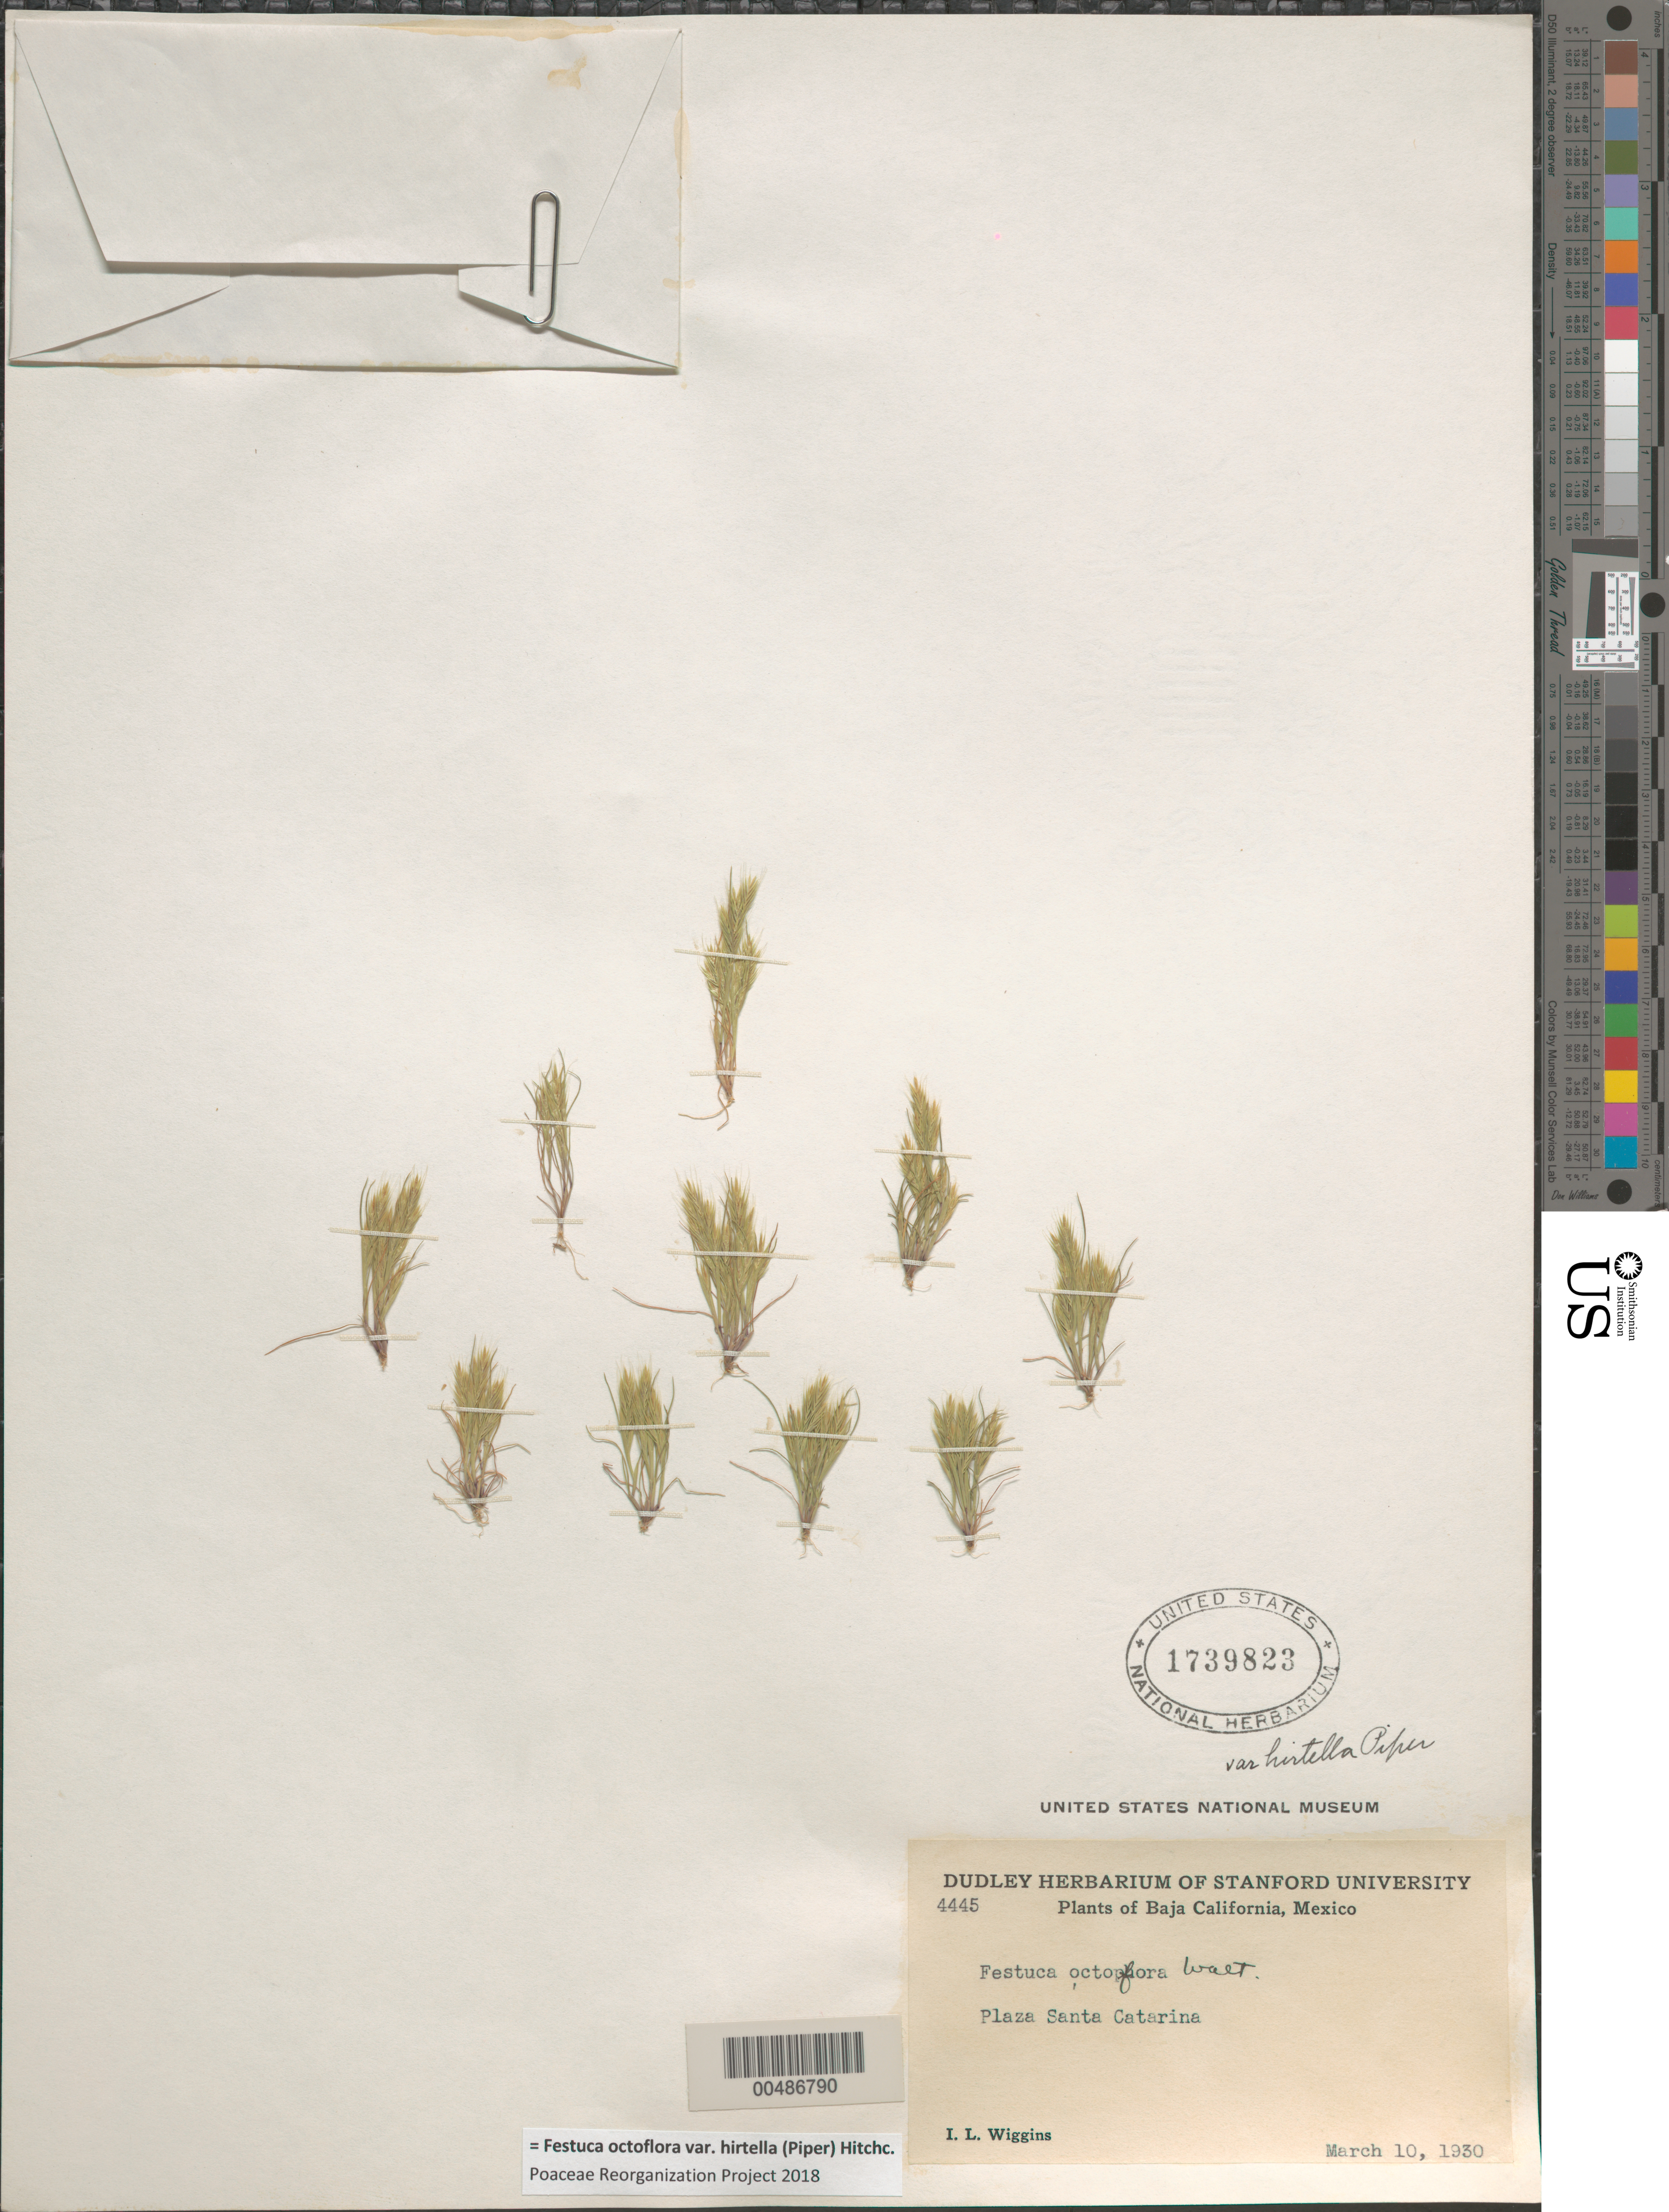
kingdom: Plantae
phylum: Tracheophyta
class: Liliopsida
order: Poales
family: Poaceae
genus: Festuca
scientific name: Festuca octoflora var. hirtella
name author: Piper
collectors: I. L. Wiggins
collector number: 4445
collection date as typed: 10 Mar 1930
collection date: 1930-03-10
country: Mexico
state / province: Baja California Sur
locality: Plaza Santa Catarina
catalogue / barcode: US 1739823